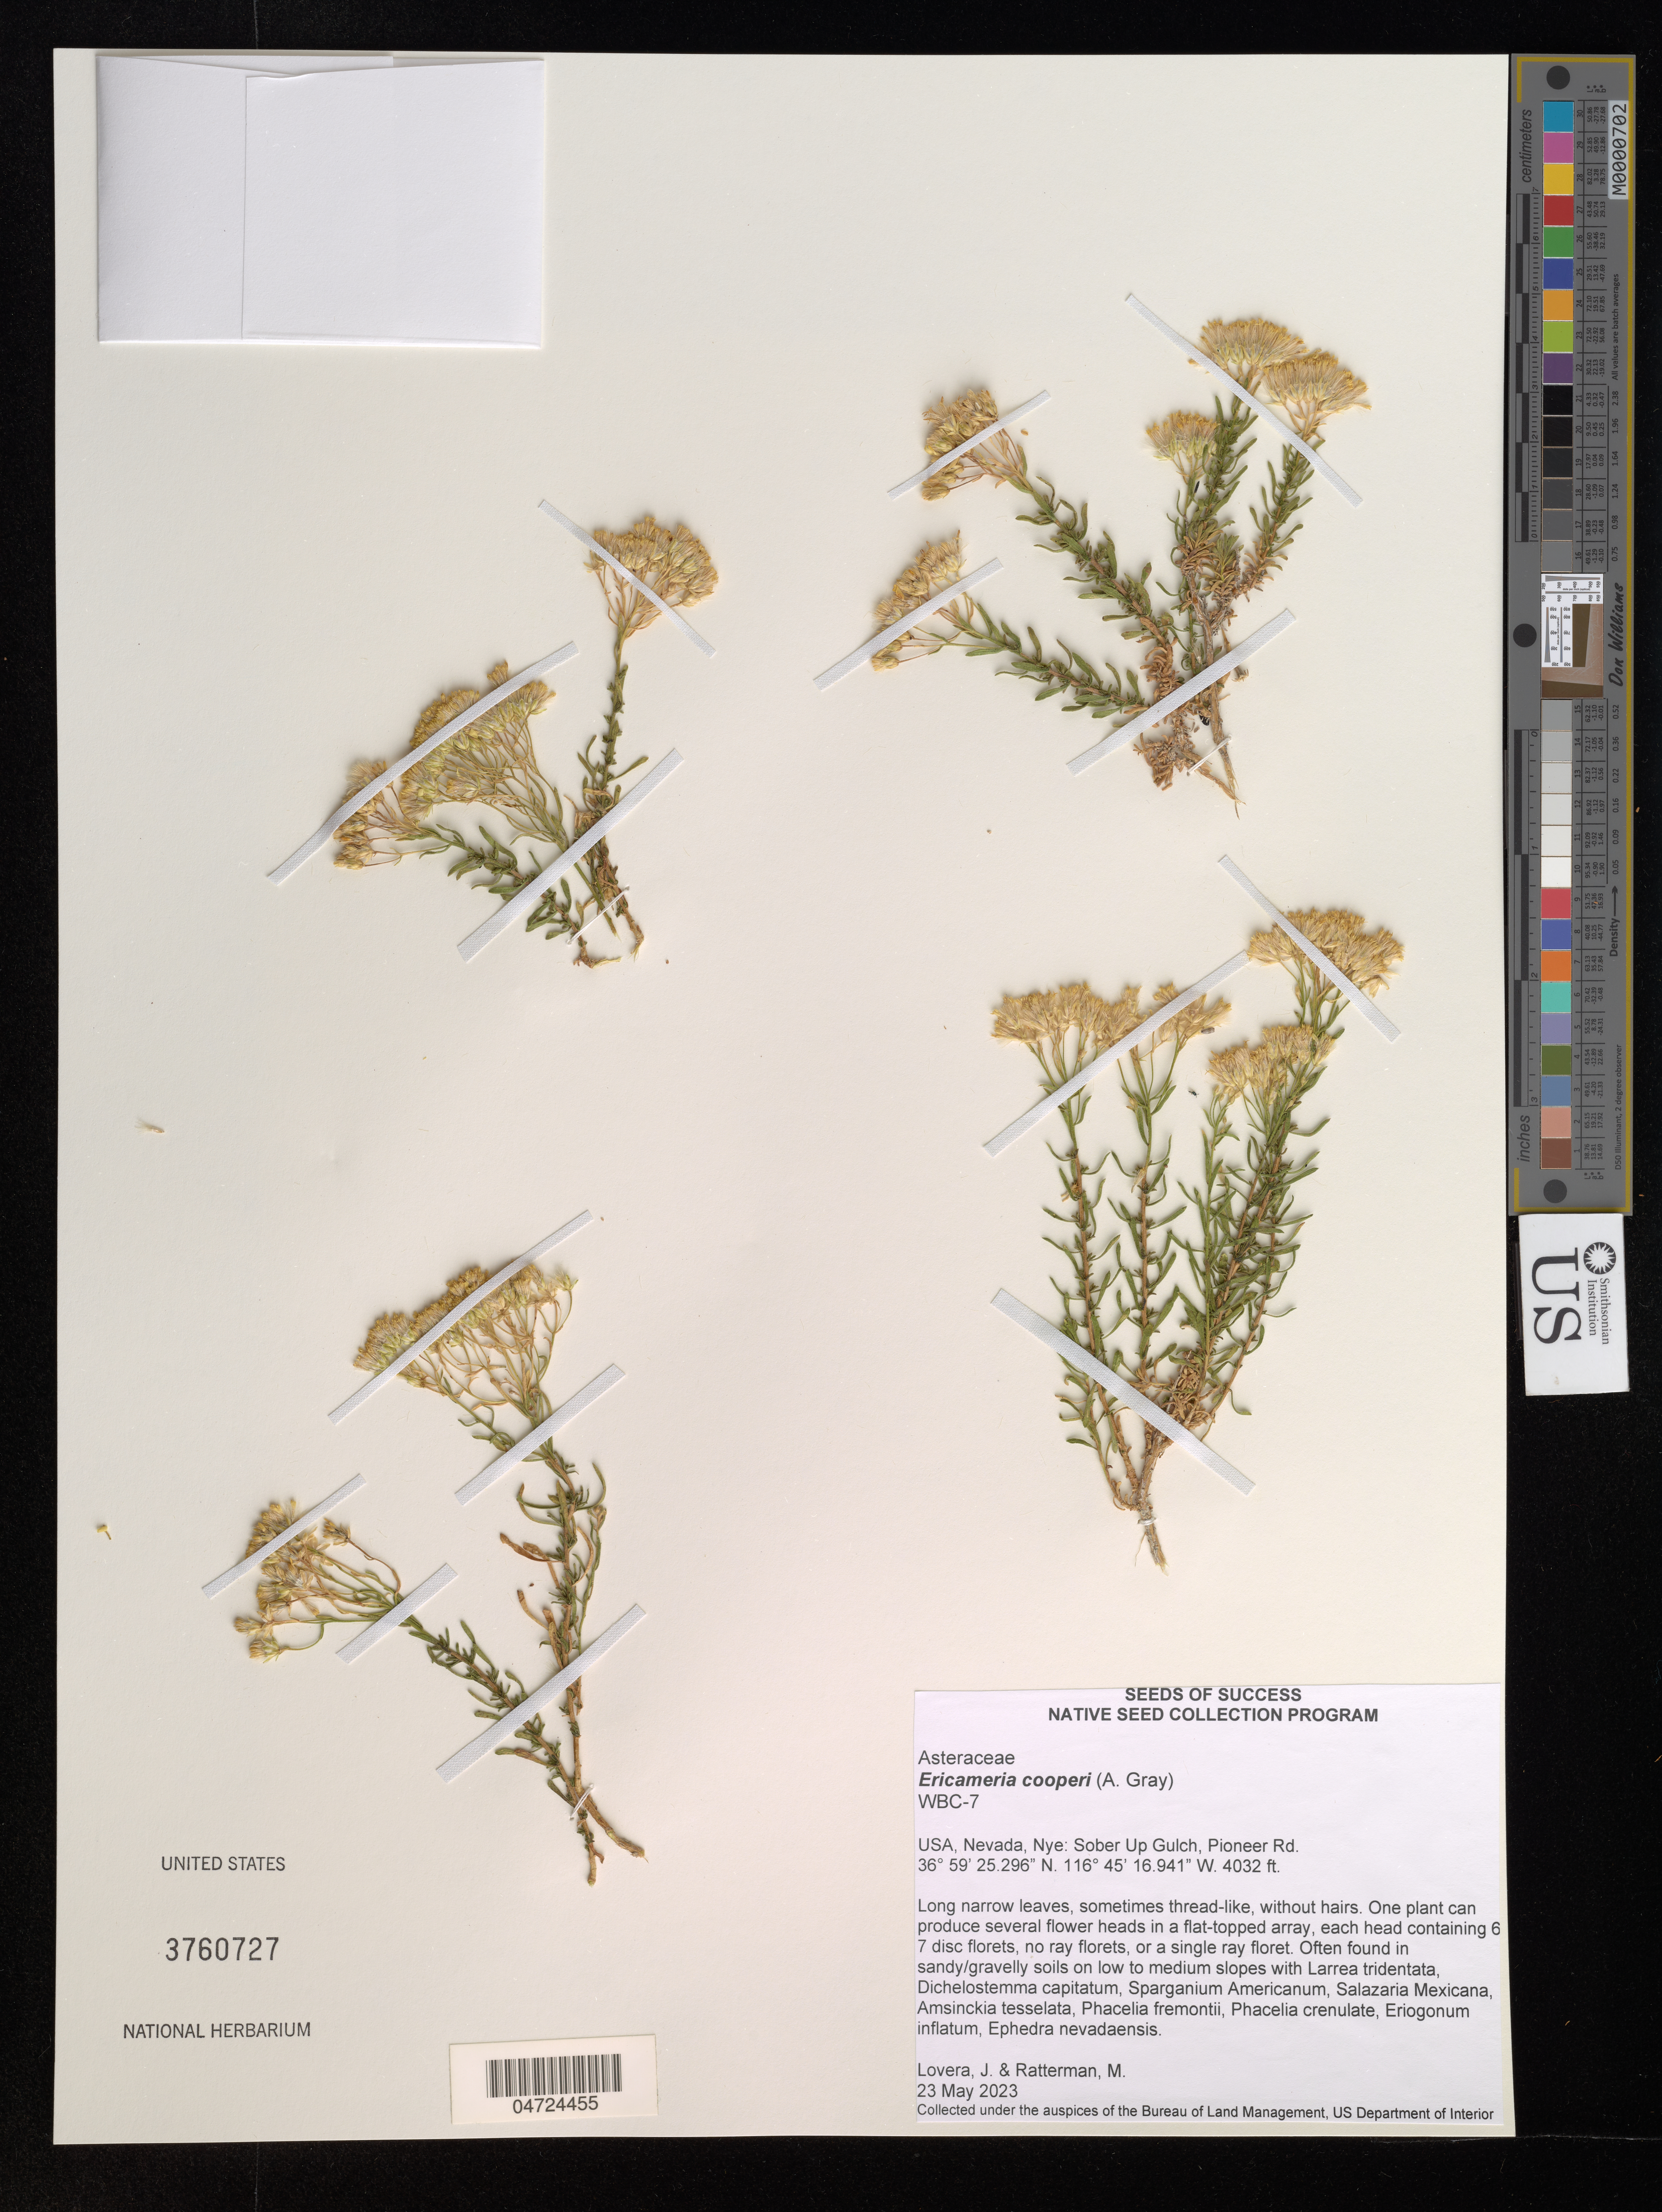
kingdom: Plantae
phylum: Tracheophyta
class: Magnoliopsida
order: Asterales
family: Asteraceae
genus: Ericameria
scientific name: Ericameria cooperi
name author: (A. Gray) Hall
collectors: J. Lovera & M. Ratterman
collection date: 2023-05-23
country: United States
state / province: Nevada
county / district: Nye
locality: Nye: Sober Up Gulch, Pioneer Rd.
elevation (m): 1229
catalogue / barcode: US 3760727